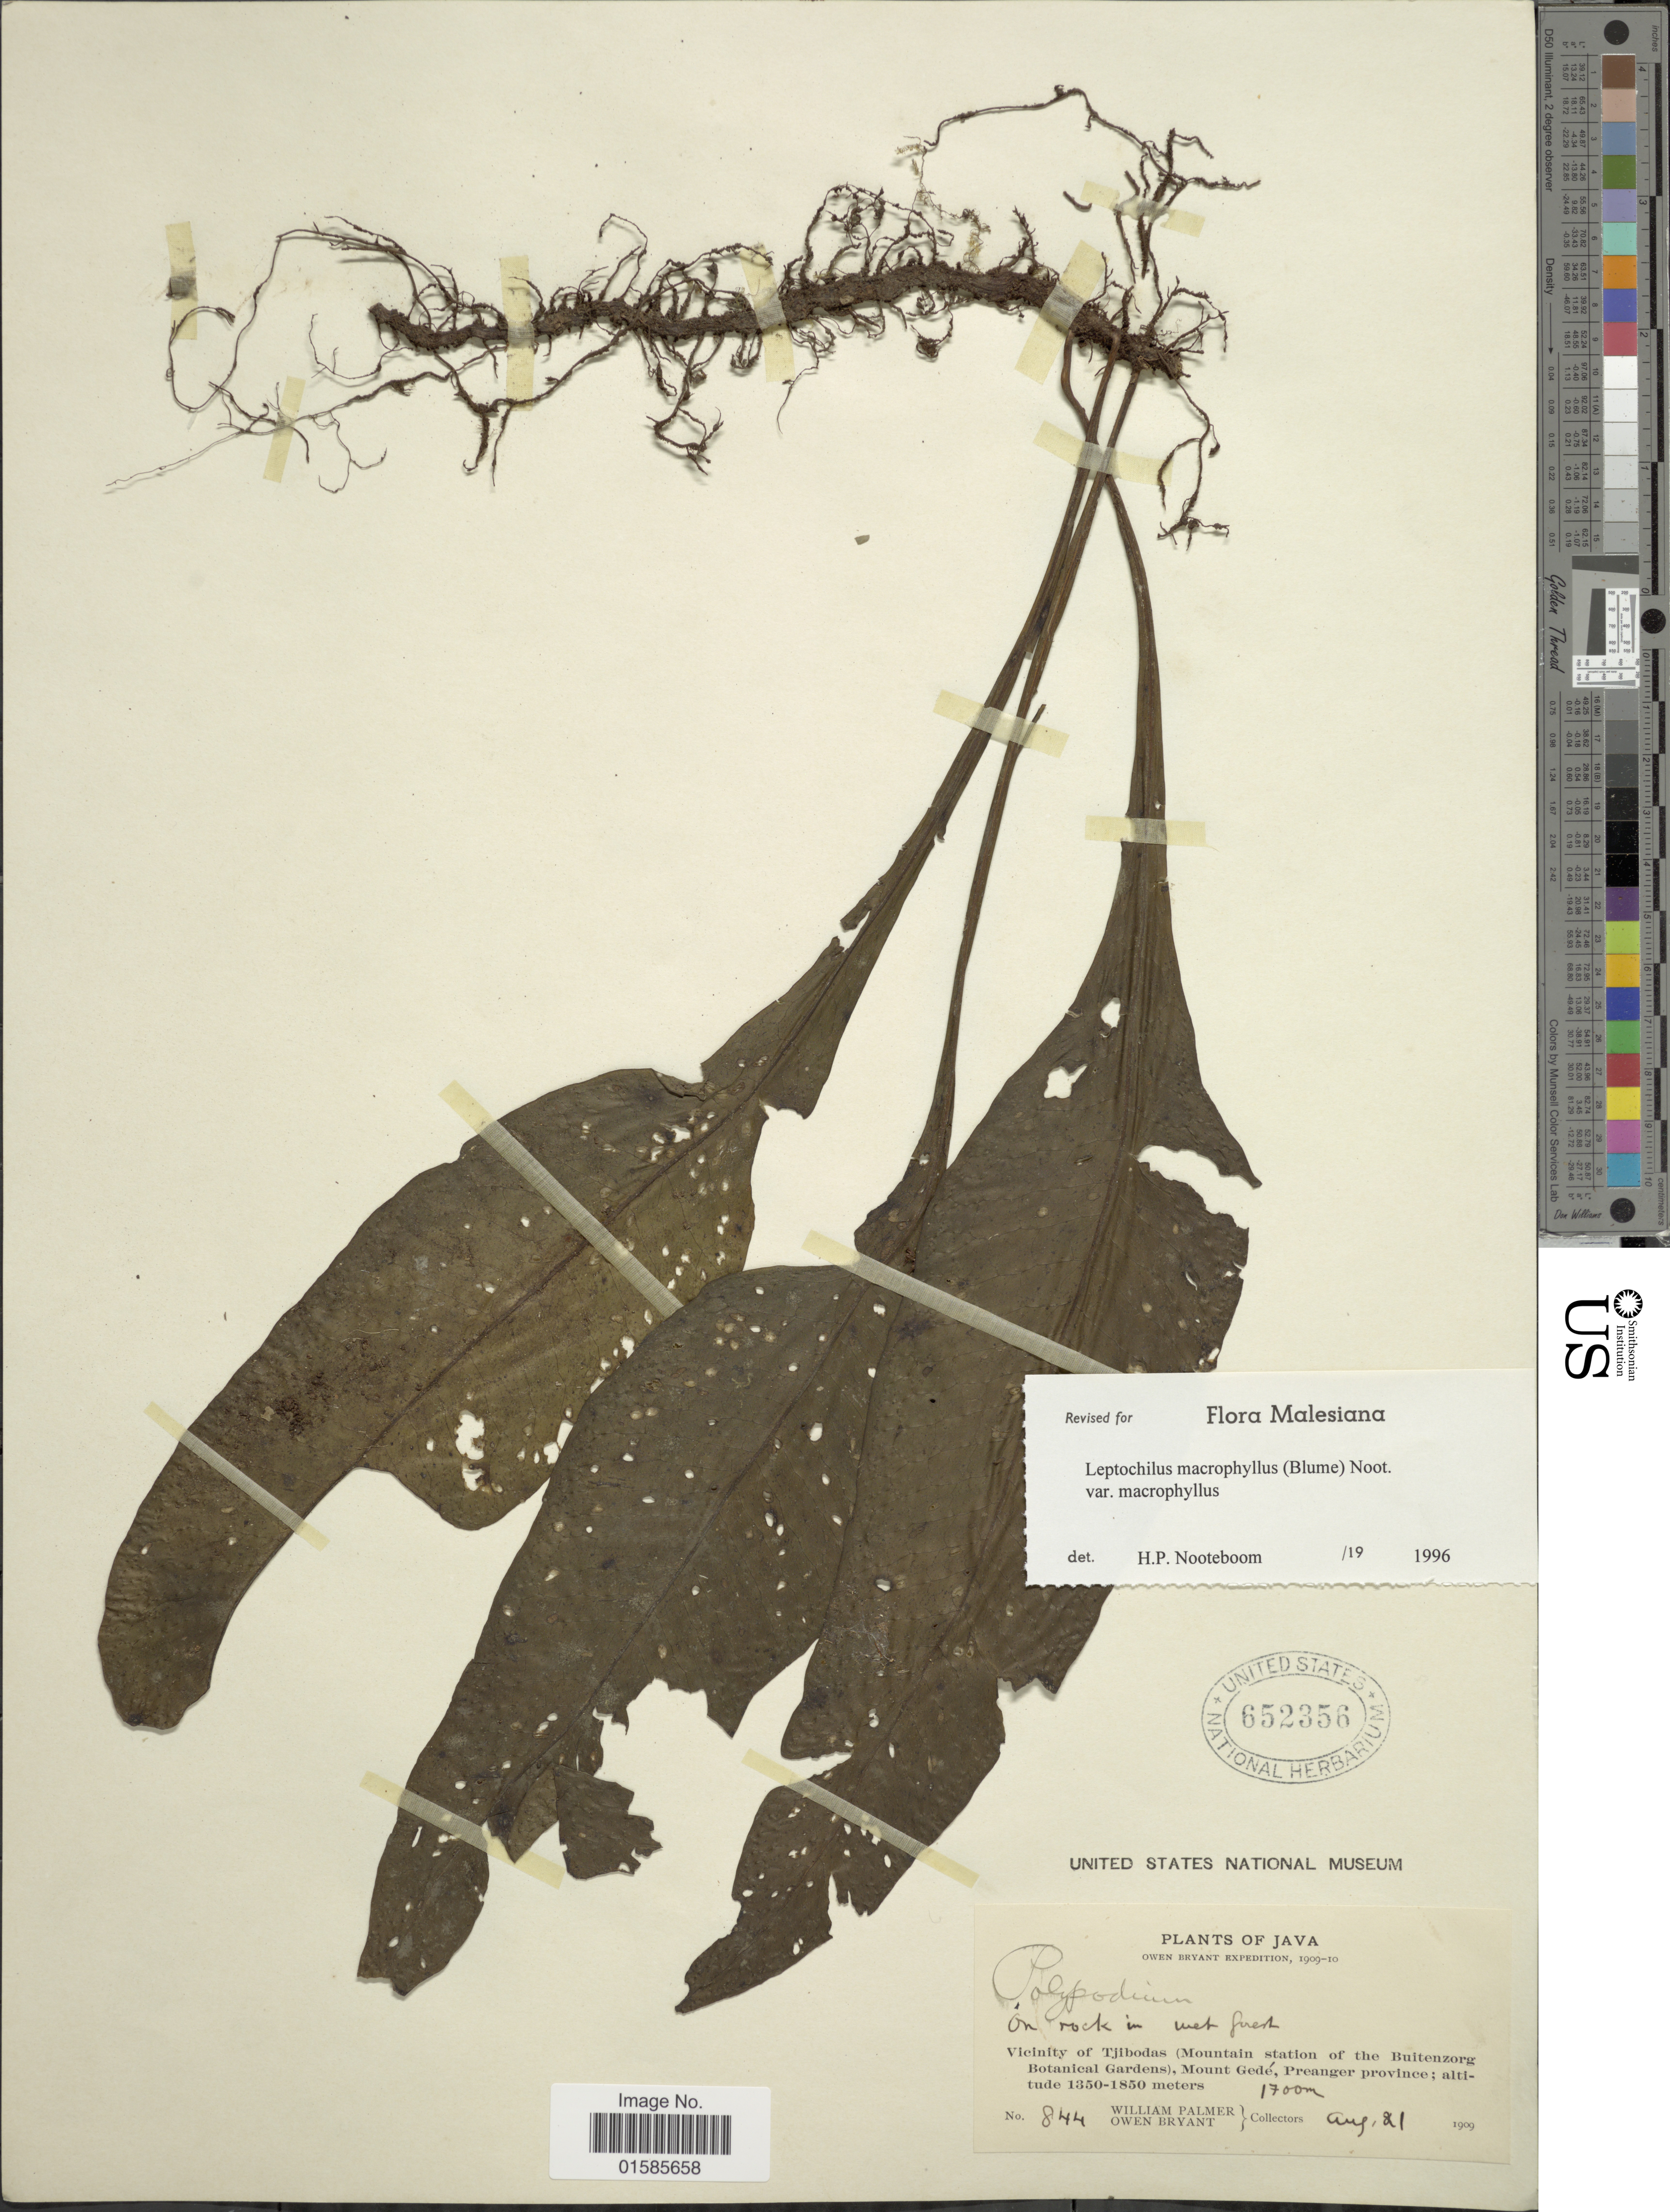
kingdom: Plantae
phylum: Tracheophyta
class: Polypodiopsida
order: Polypodiales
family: Polypodiaceae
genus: Leptochilus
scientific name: Leptochilus macrophyllus var. macrophyllus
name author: (Blume) Noot.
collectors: W. Palmer & O. Bryant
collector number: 844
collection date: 1909-08-21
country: Indonesia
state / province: Java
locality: Vicinity of Tjibodas (Mountain station of the Buitenzorg Botanical Gardens), Mount Gedé, Preanger province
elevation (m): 1700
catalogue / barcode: US 652356